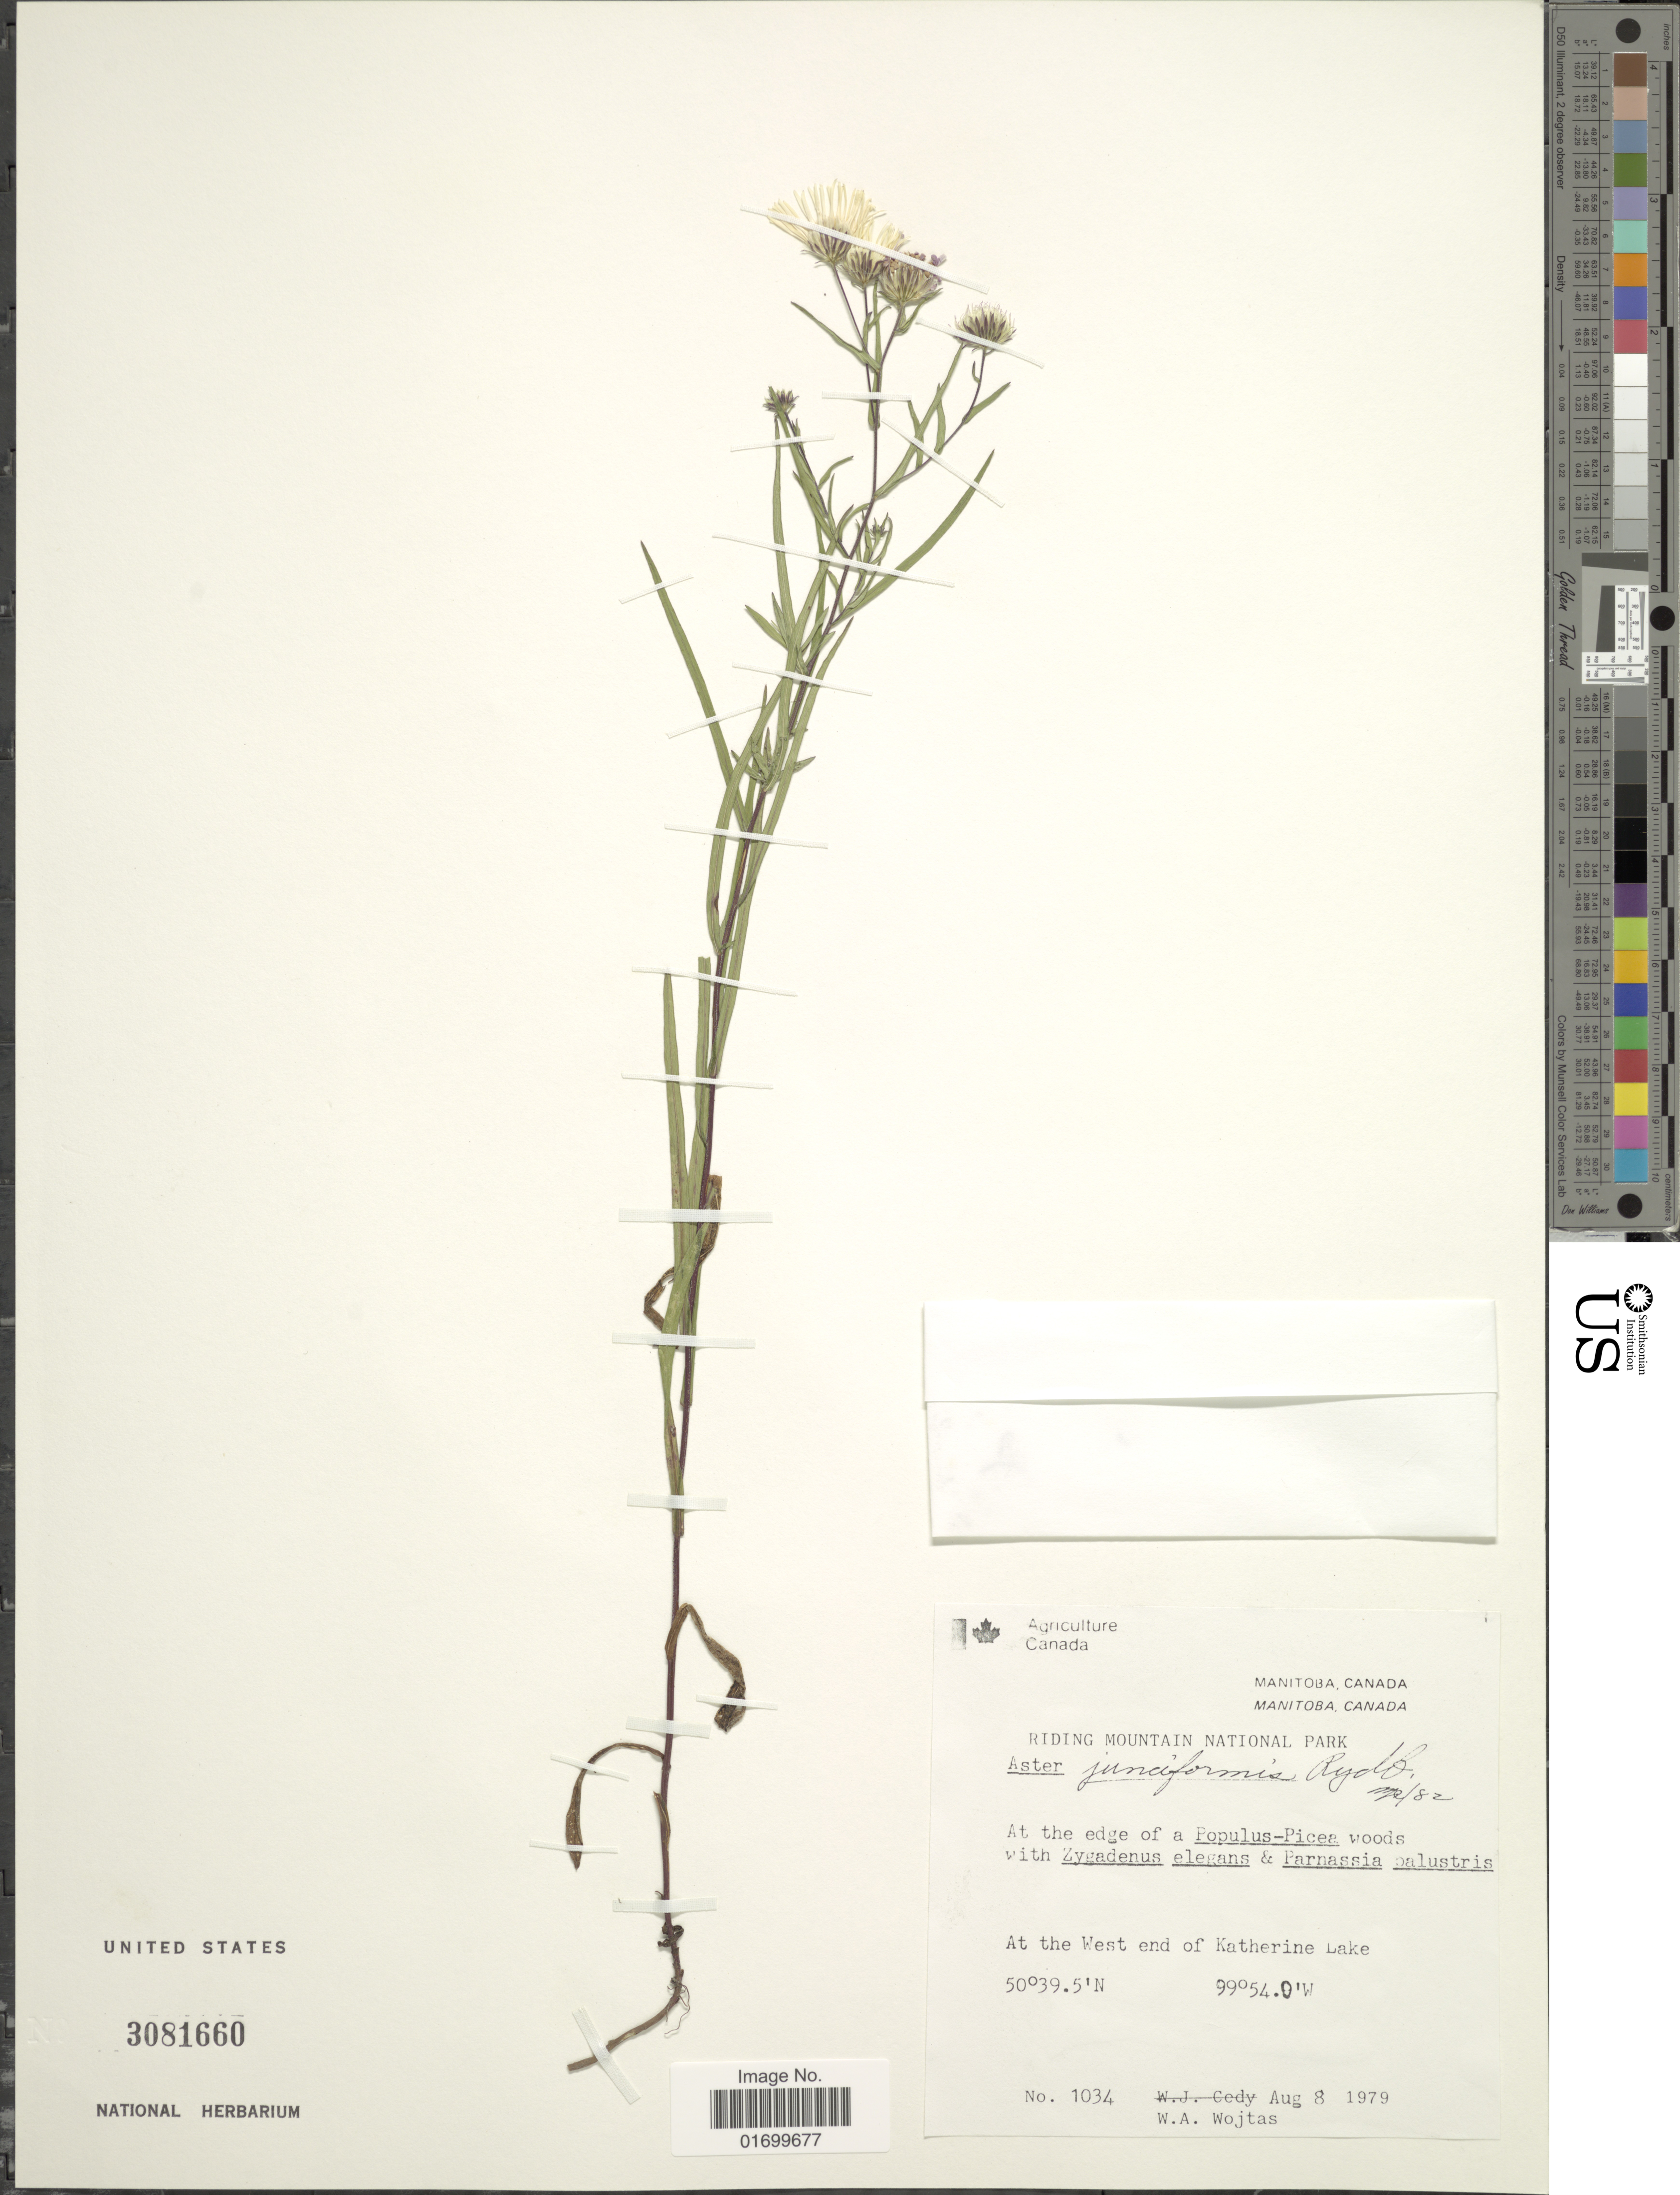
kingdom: Plantae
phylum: Tracheophyta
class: Magnoliopsida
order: Asterales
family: Asteraceae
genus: Symphyotrichum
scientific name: Symphyotrichum boreale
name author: (Torr. & A. Gray) Á. Löve & D. Löve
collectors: W. Wojtas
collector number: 1034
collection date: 1979-08-08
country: Canada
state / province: Manitoba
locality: Riding Mountain National Park, at the edge of woods, at the West end of Katherine Lake.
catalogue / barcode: US 3081660